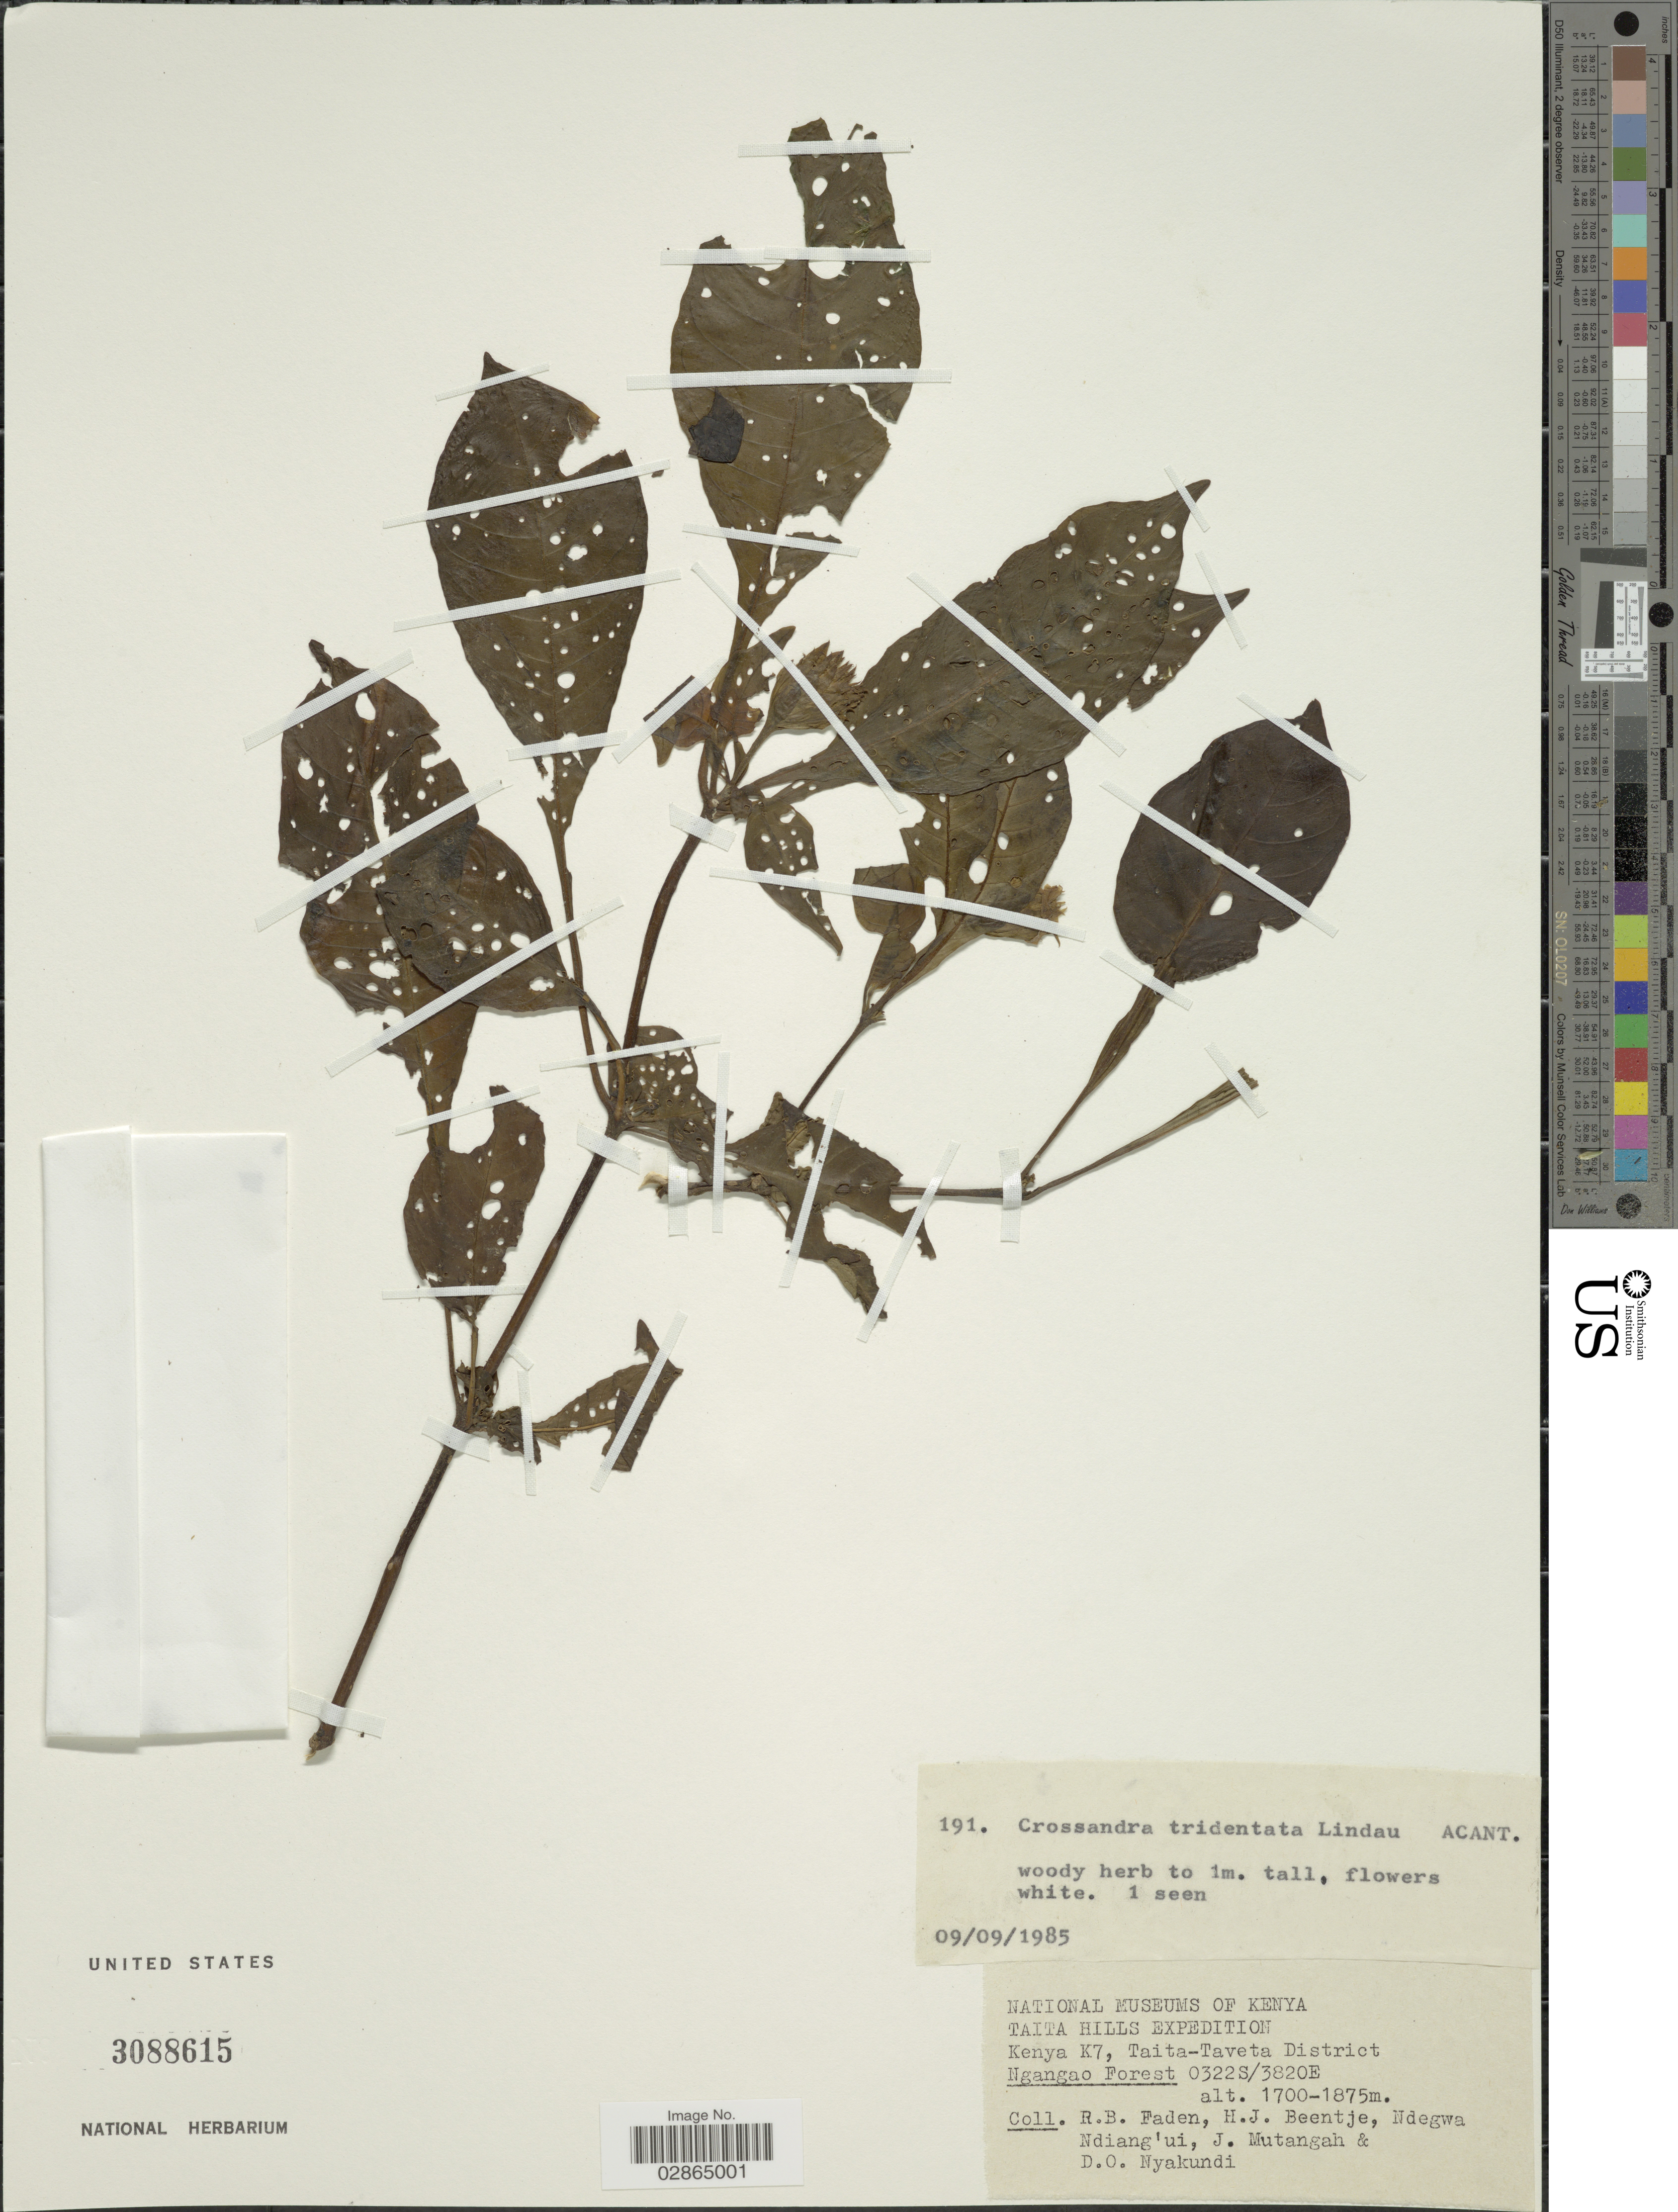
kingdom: Plantae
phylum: Tracheophyta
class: Magnoliopsida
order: Lamiales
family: Acanthaceae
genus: Crossandra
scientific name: Crossandra tridentata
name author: Lindau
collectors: R. B. Faden, H. J. Beentje, Ndegwa Ndiang'ui, J. Mutangah & D. Nyakundi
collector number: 191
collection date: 1985-09-09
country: Kenya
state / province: Taita Taveta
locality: Taita Hills. K7, Taita-Taveta District. Ngangao Forest.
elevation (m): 1700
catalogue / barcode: US 3088615